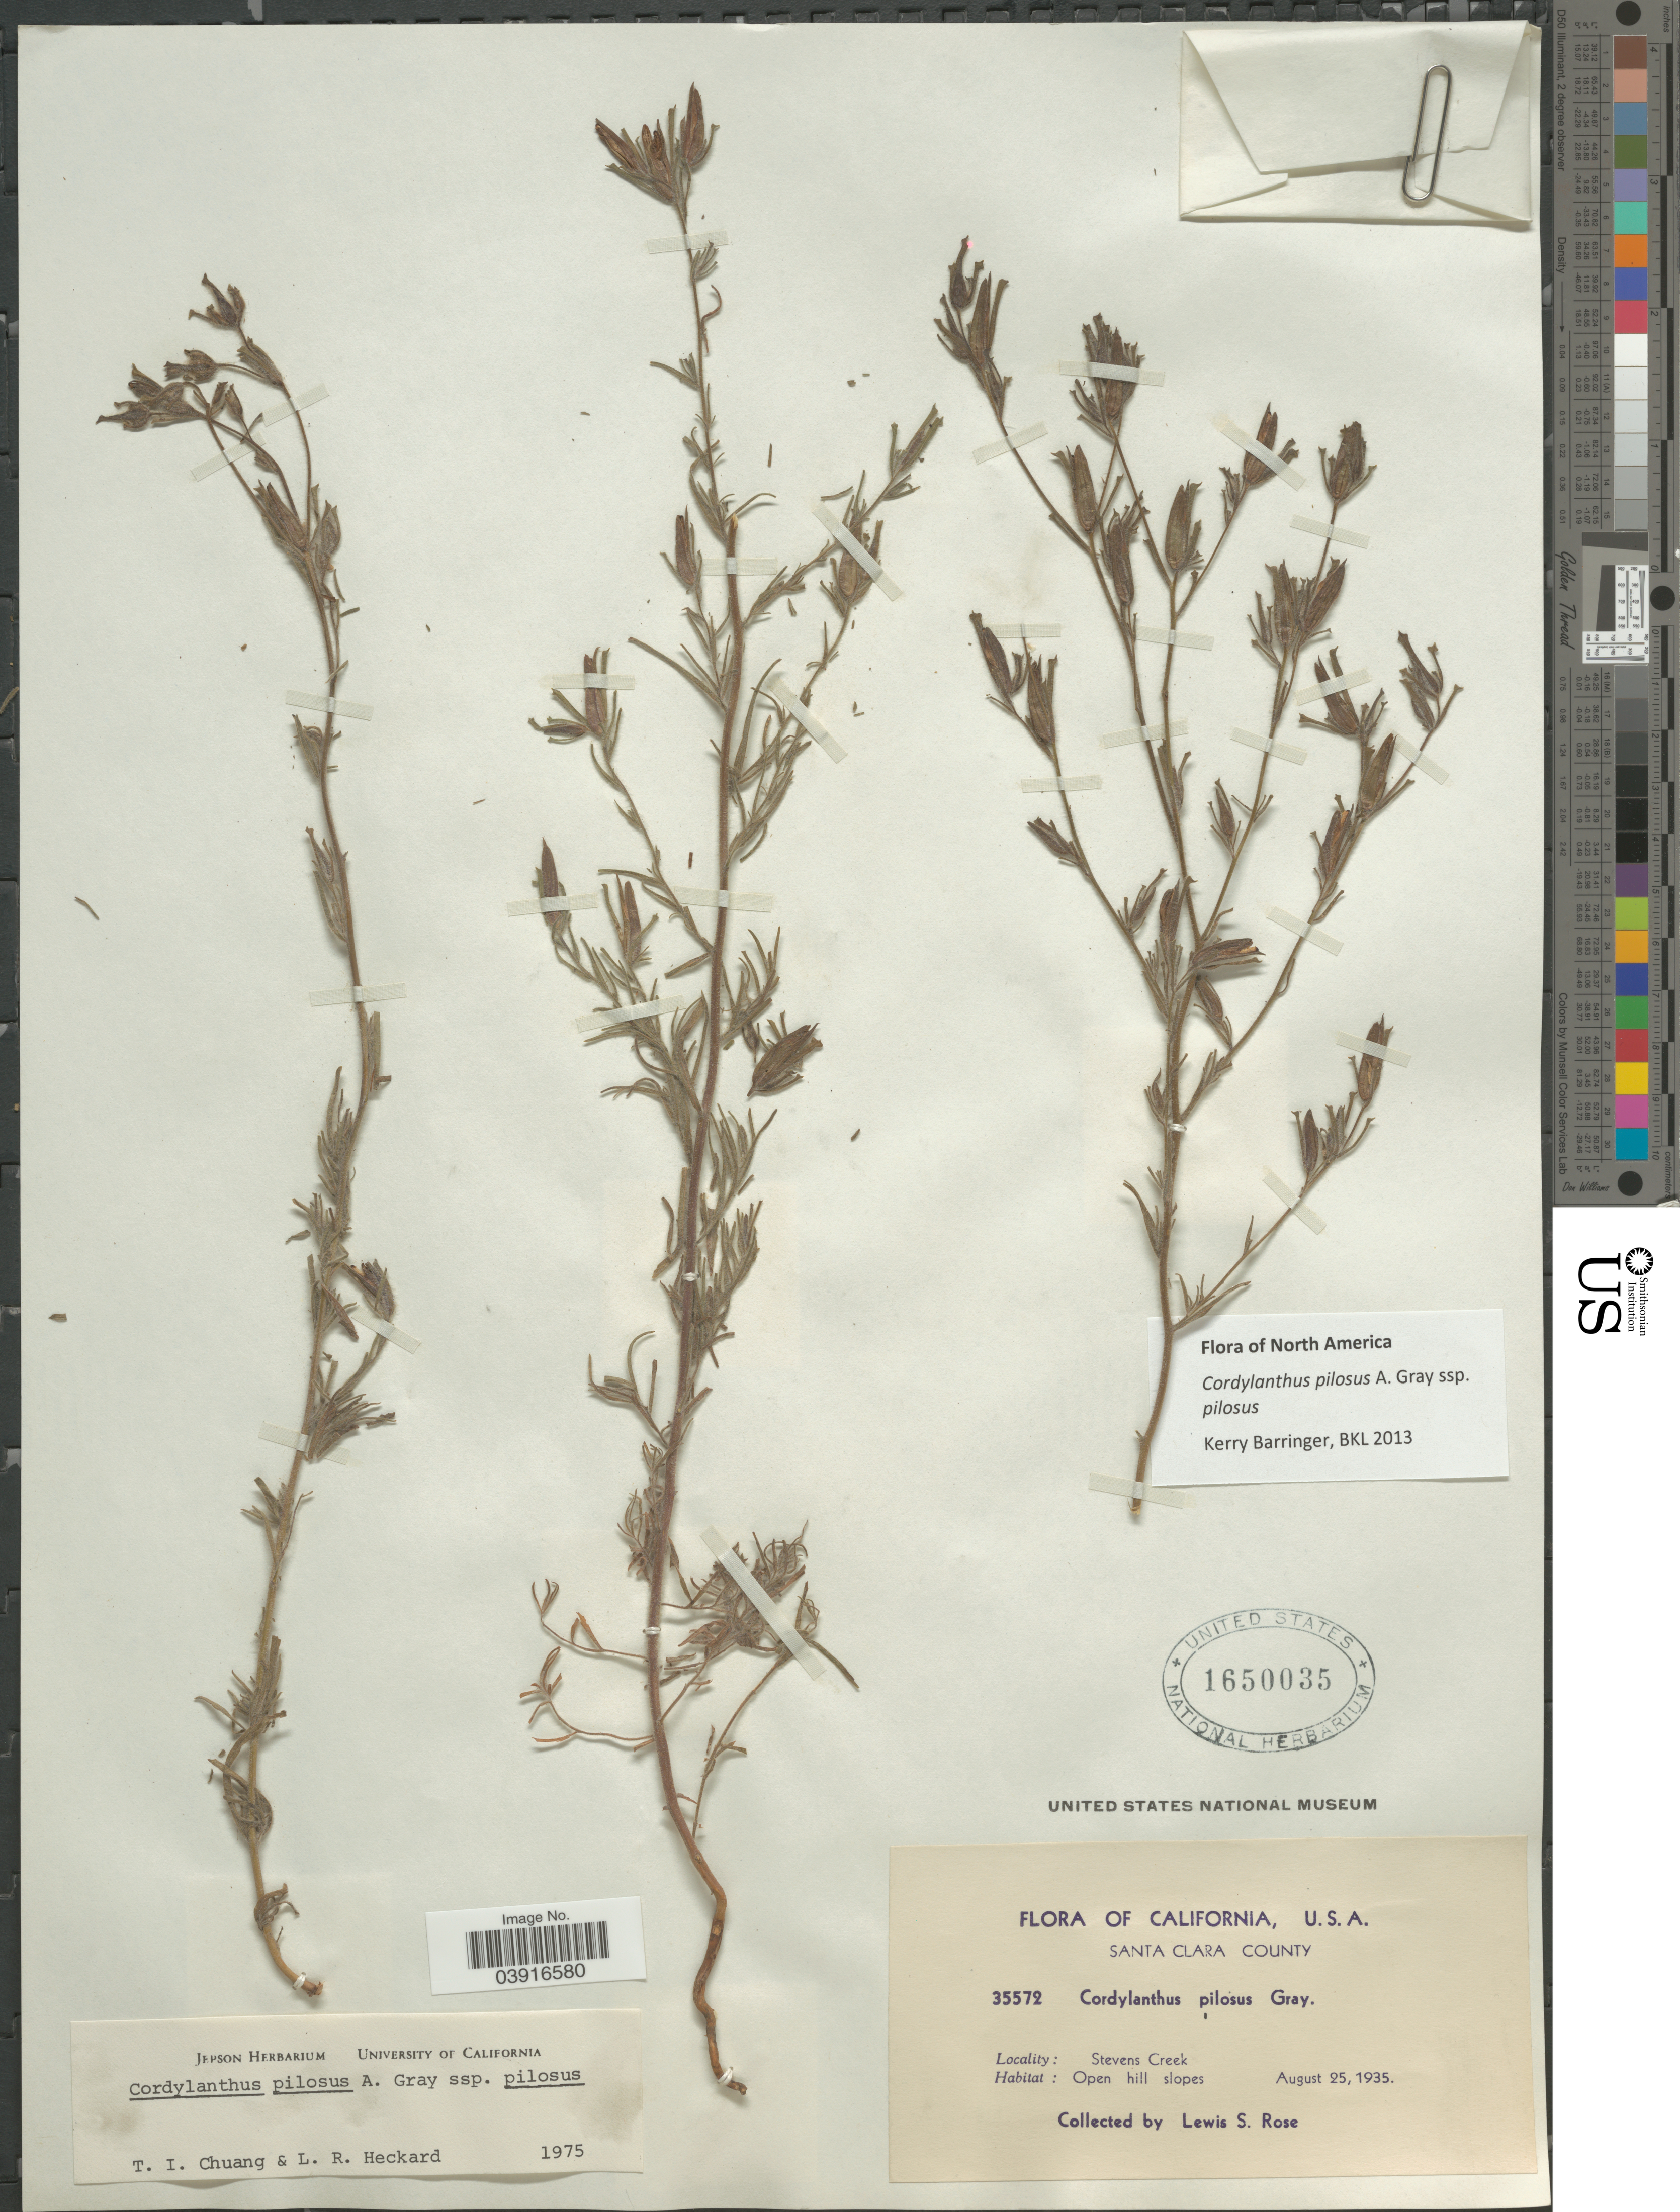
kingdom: Plantae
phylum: Tracheophyta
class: Magnoliopsida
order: Lamiales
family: Orobanchaceae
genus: Cordylanthus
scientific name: Cordylanthus pilosus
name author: A. Gray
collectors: L. S. Rose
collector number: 35572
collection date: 1935-08-25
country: United States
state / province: California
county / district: Santa Clara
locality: Santa Clara County. Stevens Creek.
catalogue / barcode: US 1650035